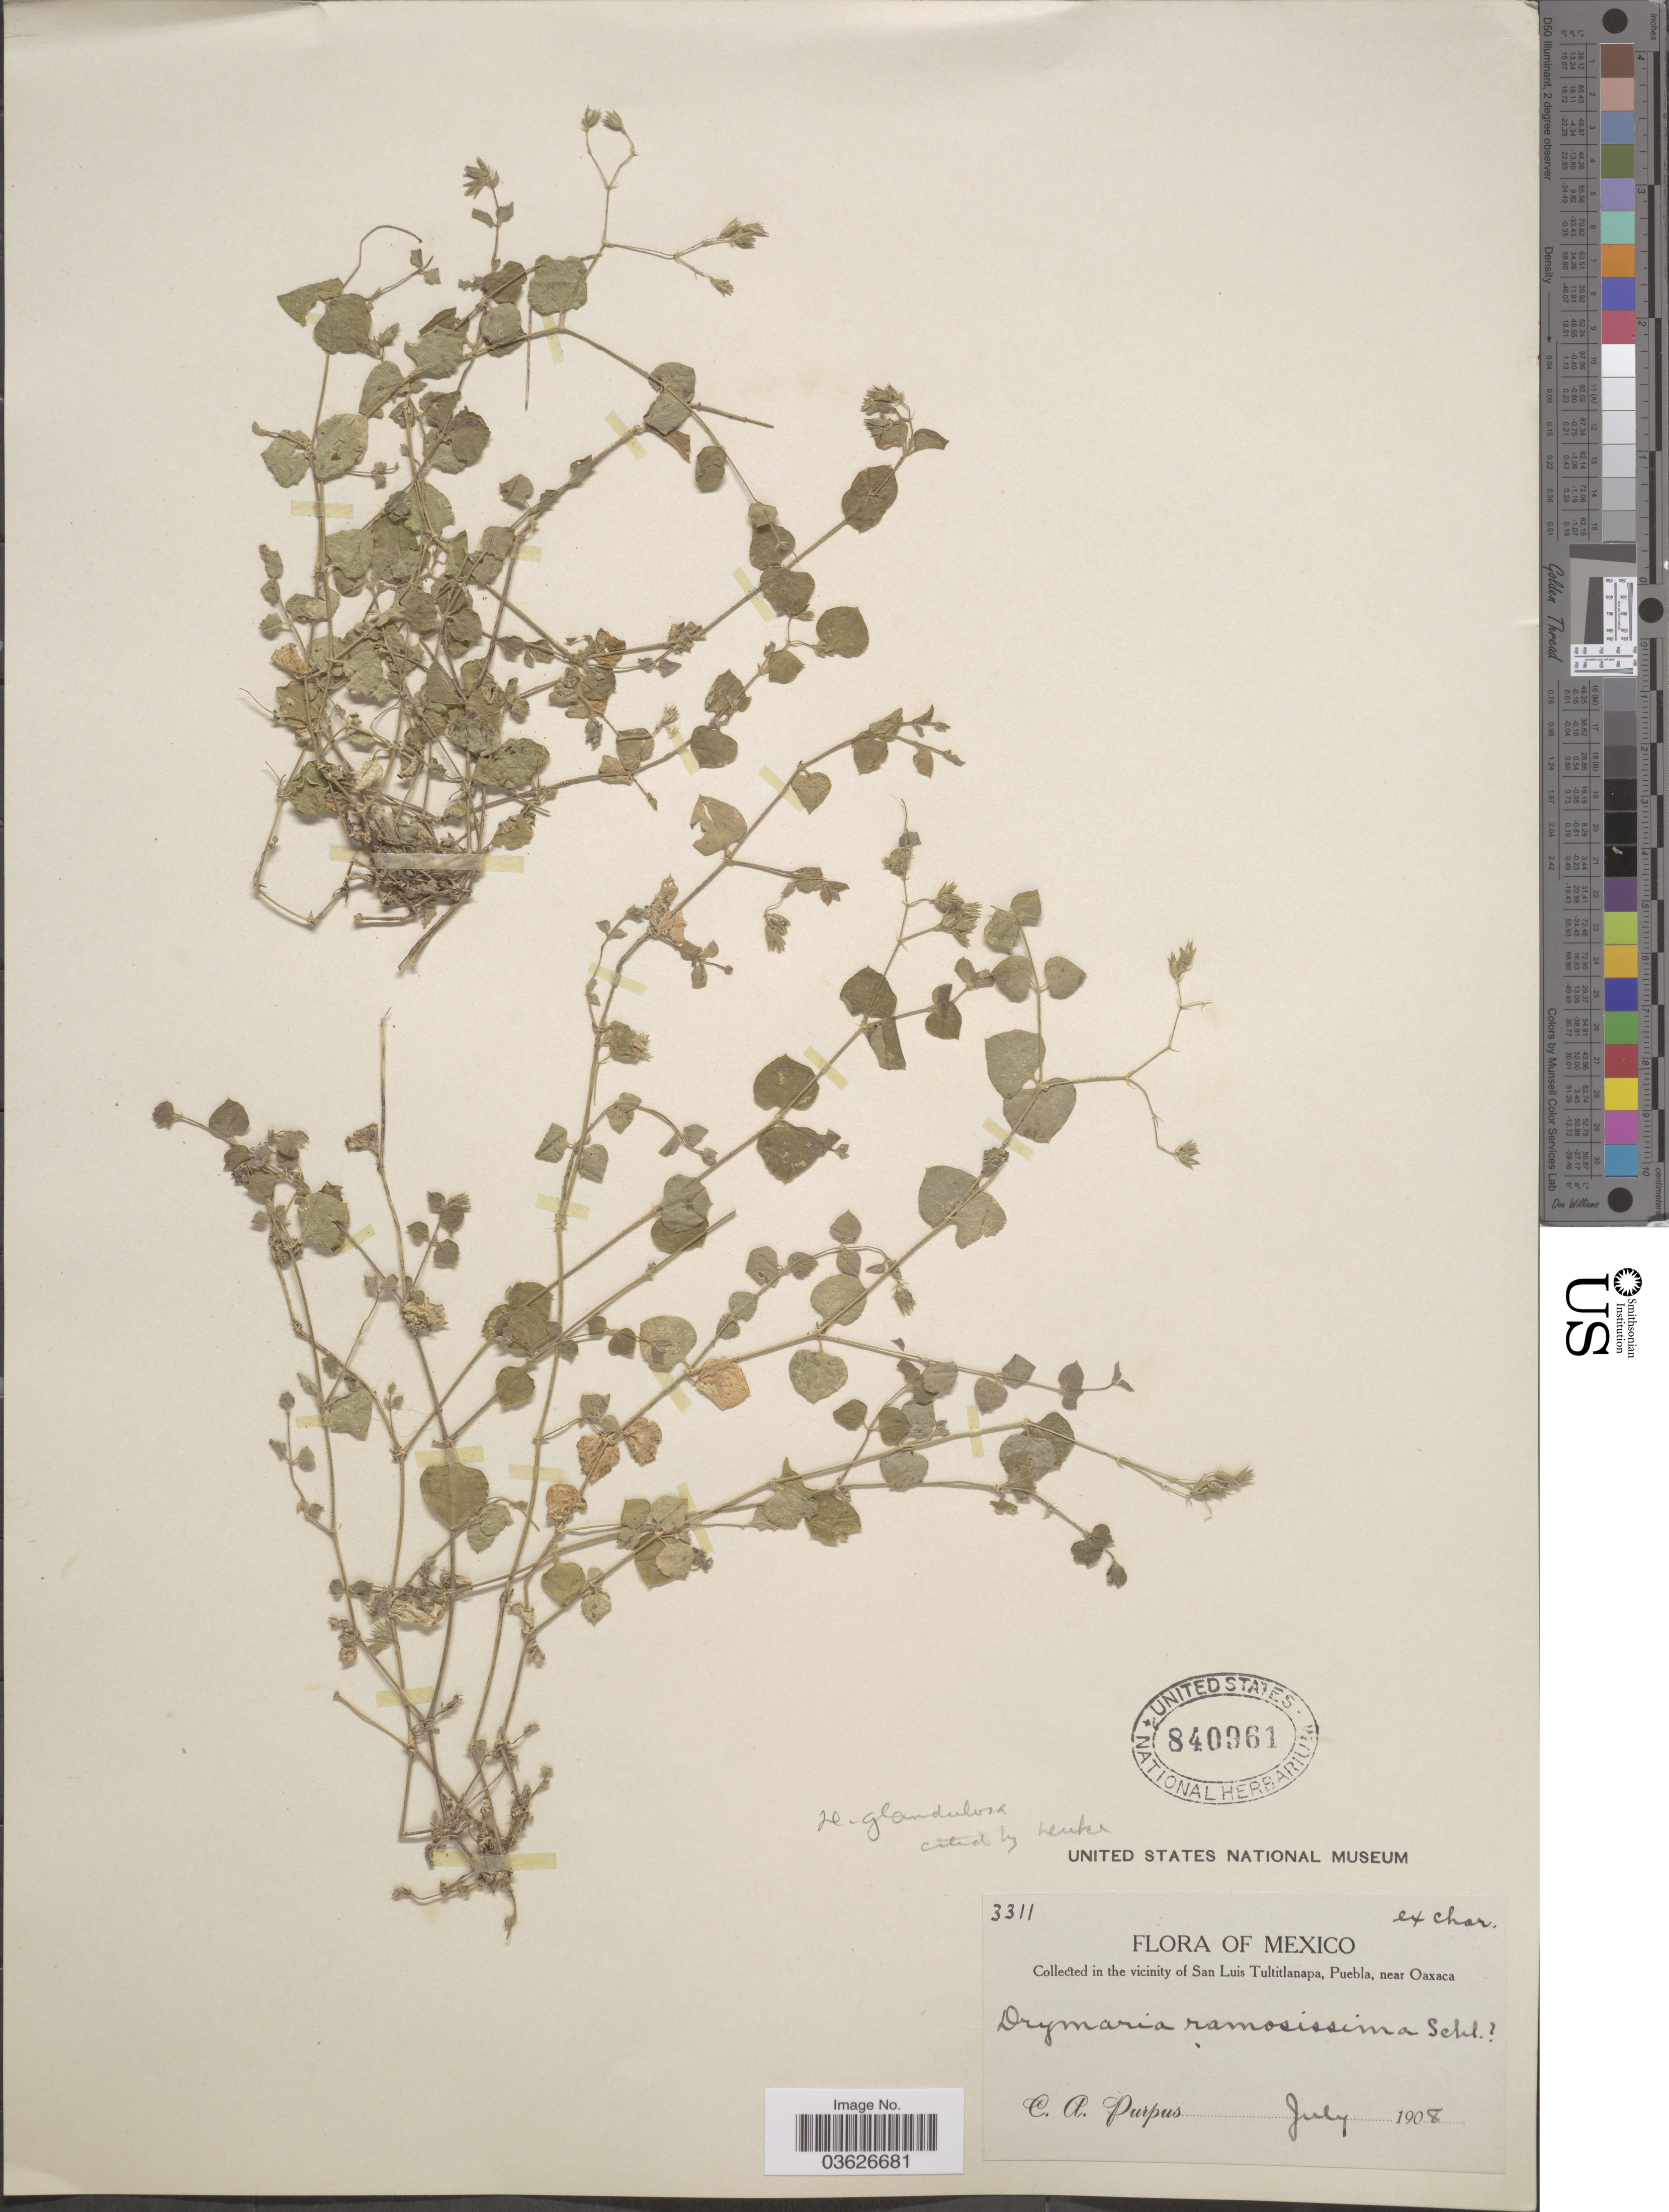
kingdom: Plantae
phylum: Tracheophyta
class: Magnoliopsida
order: Caryophyllales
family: Caryophyllaceae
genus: Drymaria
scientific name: Drymaria glandulosa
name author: Bartl.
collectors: C. A. Purpus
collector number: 3311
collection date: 1908-07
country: Mexico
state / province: Puebla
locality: In the vicinity of San Luis Tultitlanapa, near Oaxaca.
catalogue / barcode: US 840961